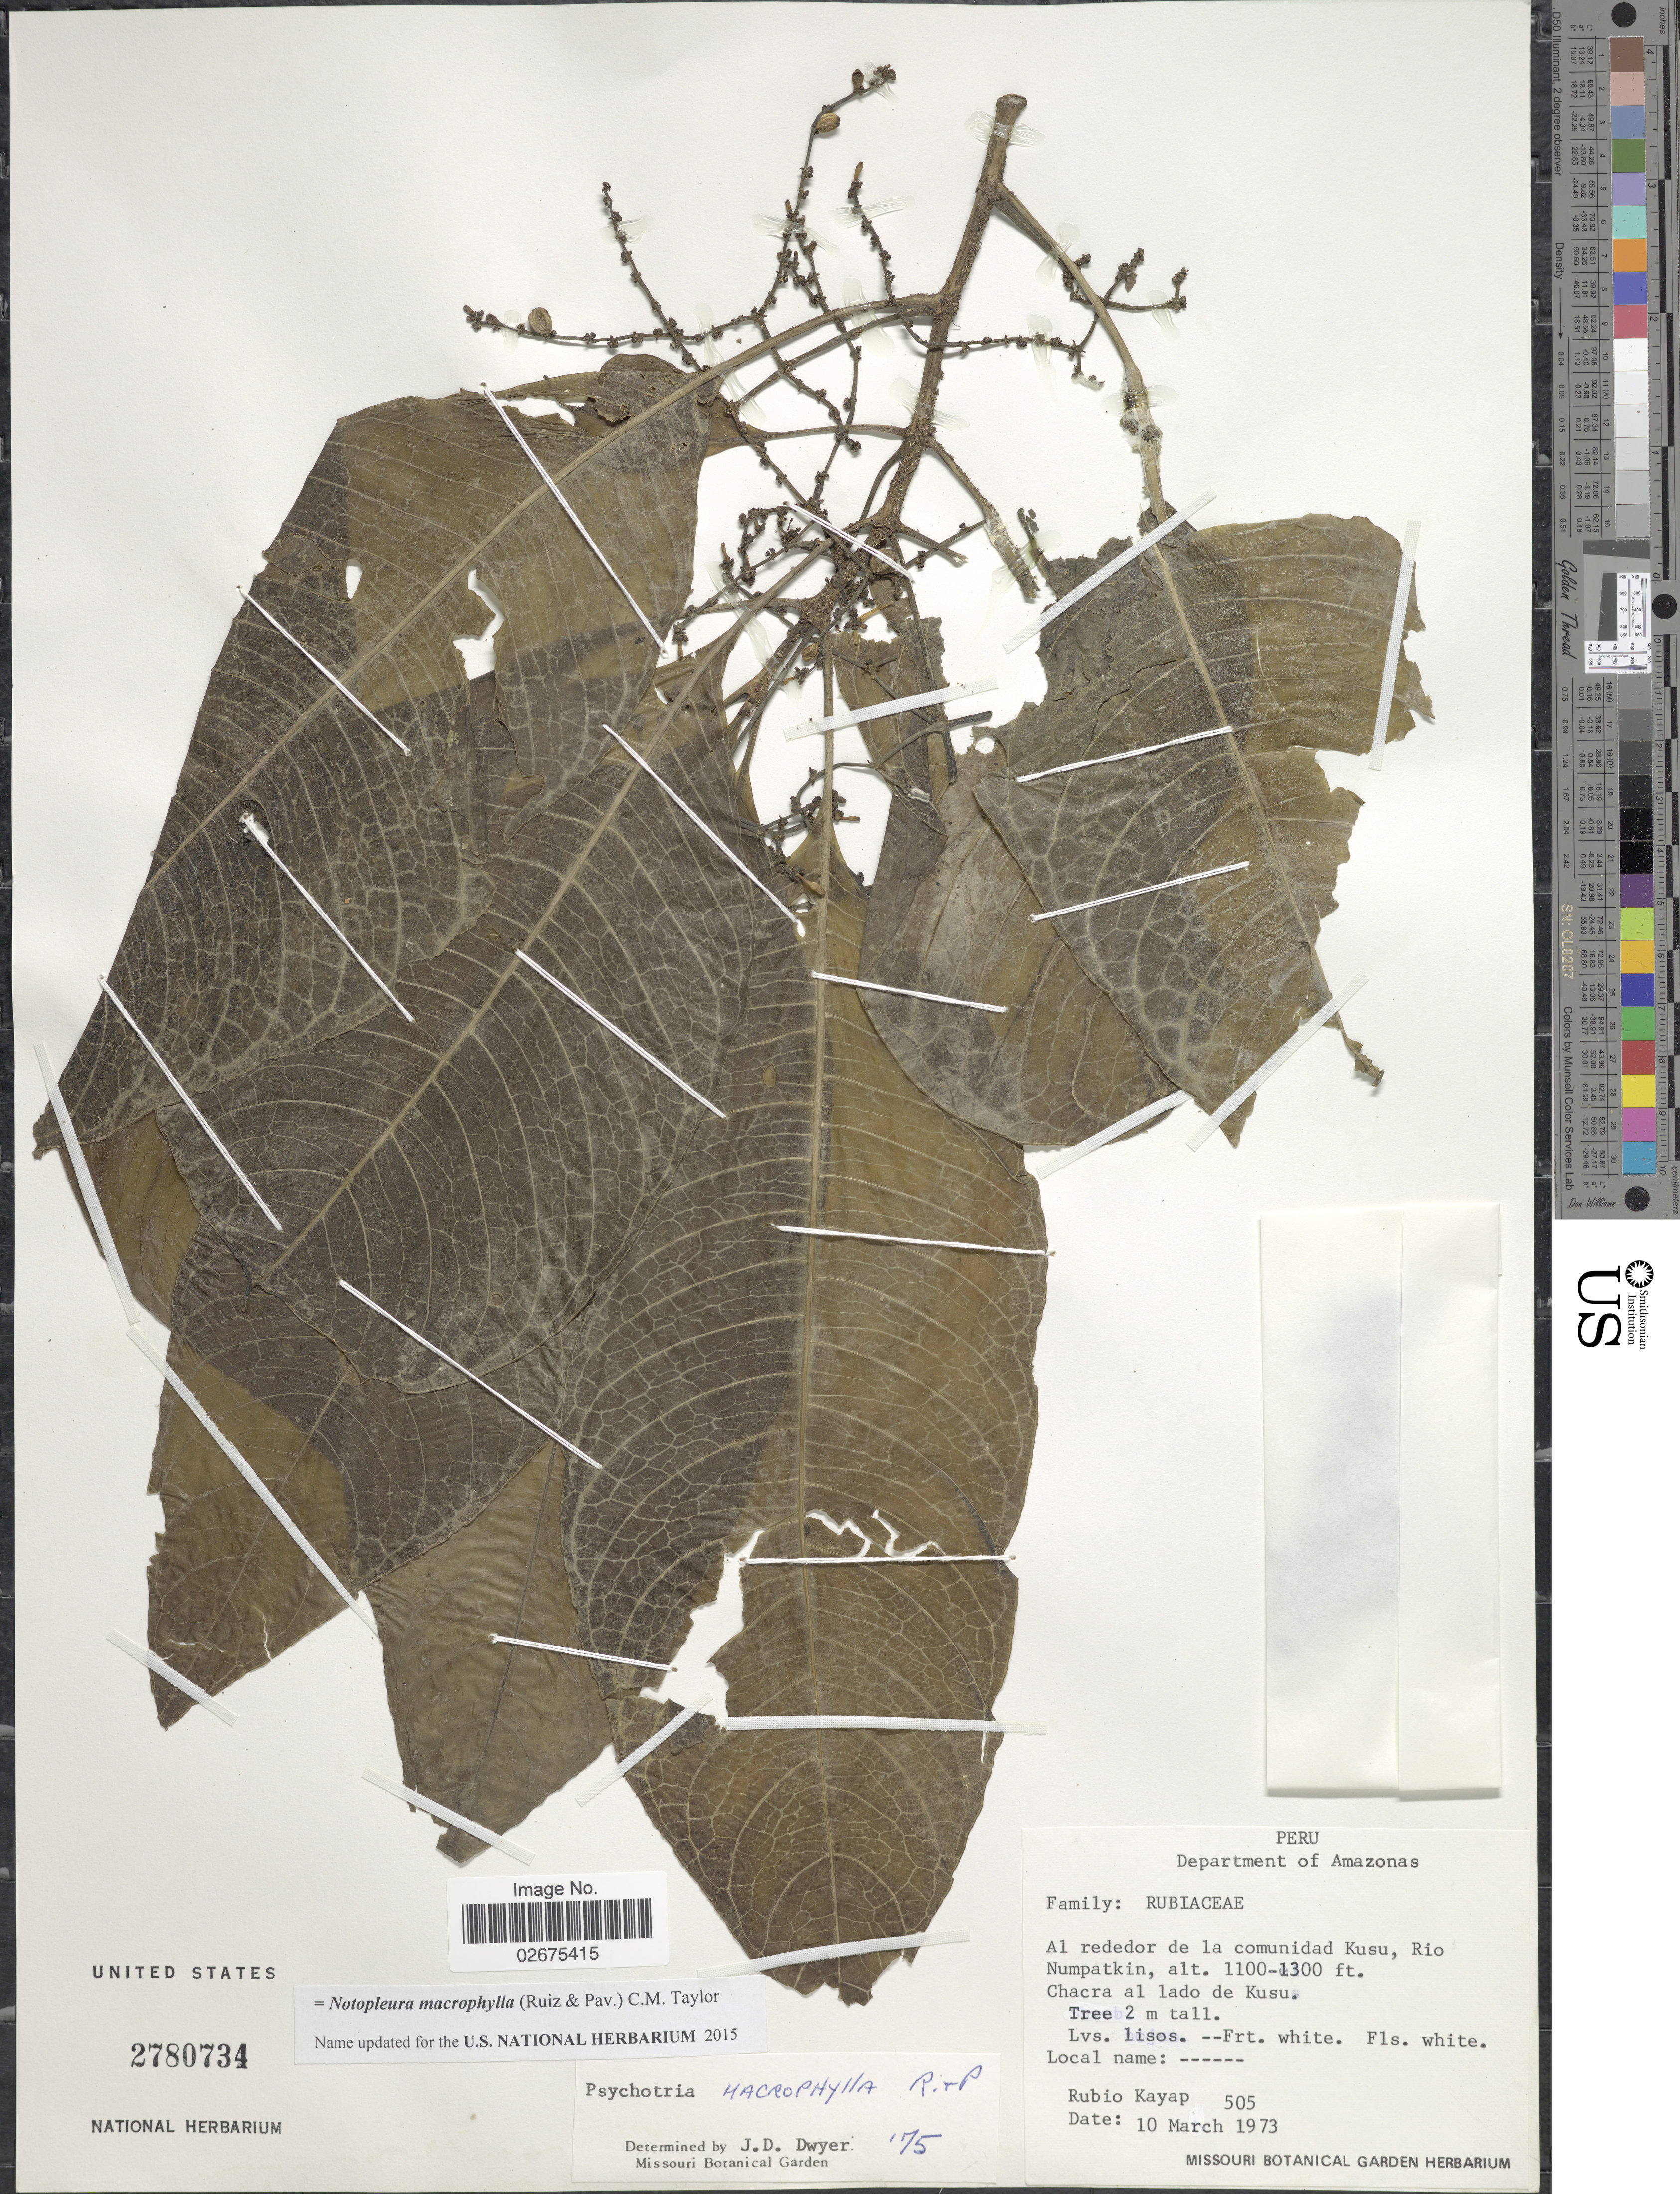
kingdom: Plantae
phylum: Tracheophyta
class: Magnoliopsida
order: Gentianales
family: Rubiaceae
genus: Notopleura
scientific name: Notopleura macrophylla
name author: (Ruiz & Pav.) C.M. Taylor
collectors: R. Kayap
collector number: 505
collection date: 1973-03-10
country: Peru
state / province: Amazonas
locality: Al rededor de la comunidad Kusu, Chacra al lado de Kusu. Rio Numpatkin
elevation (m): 335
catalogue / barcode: US 2780734